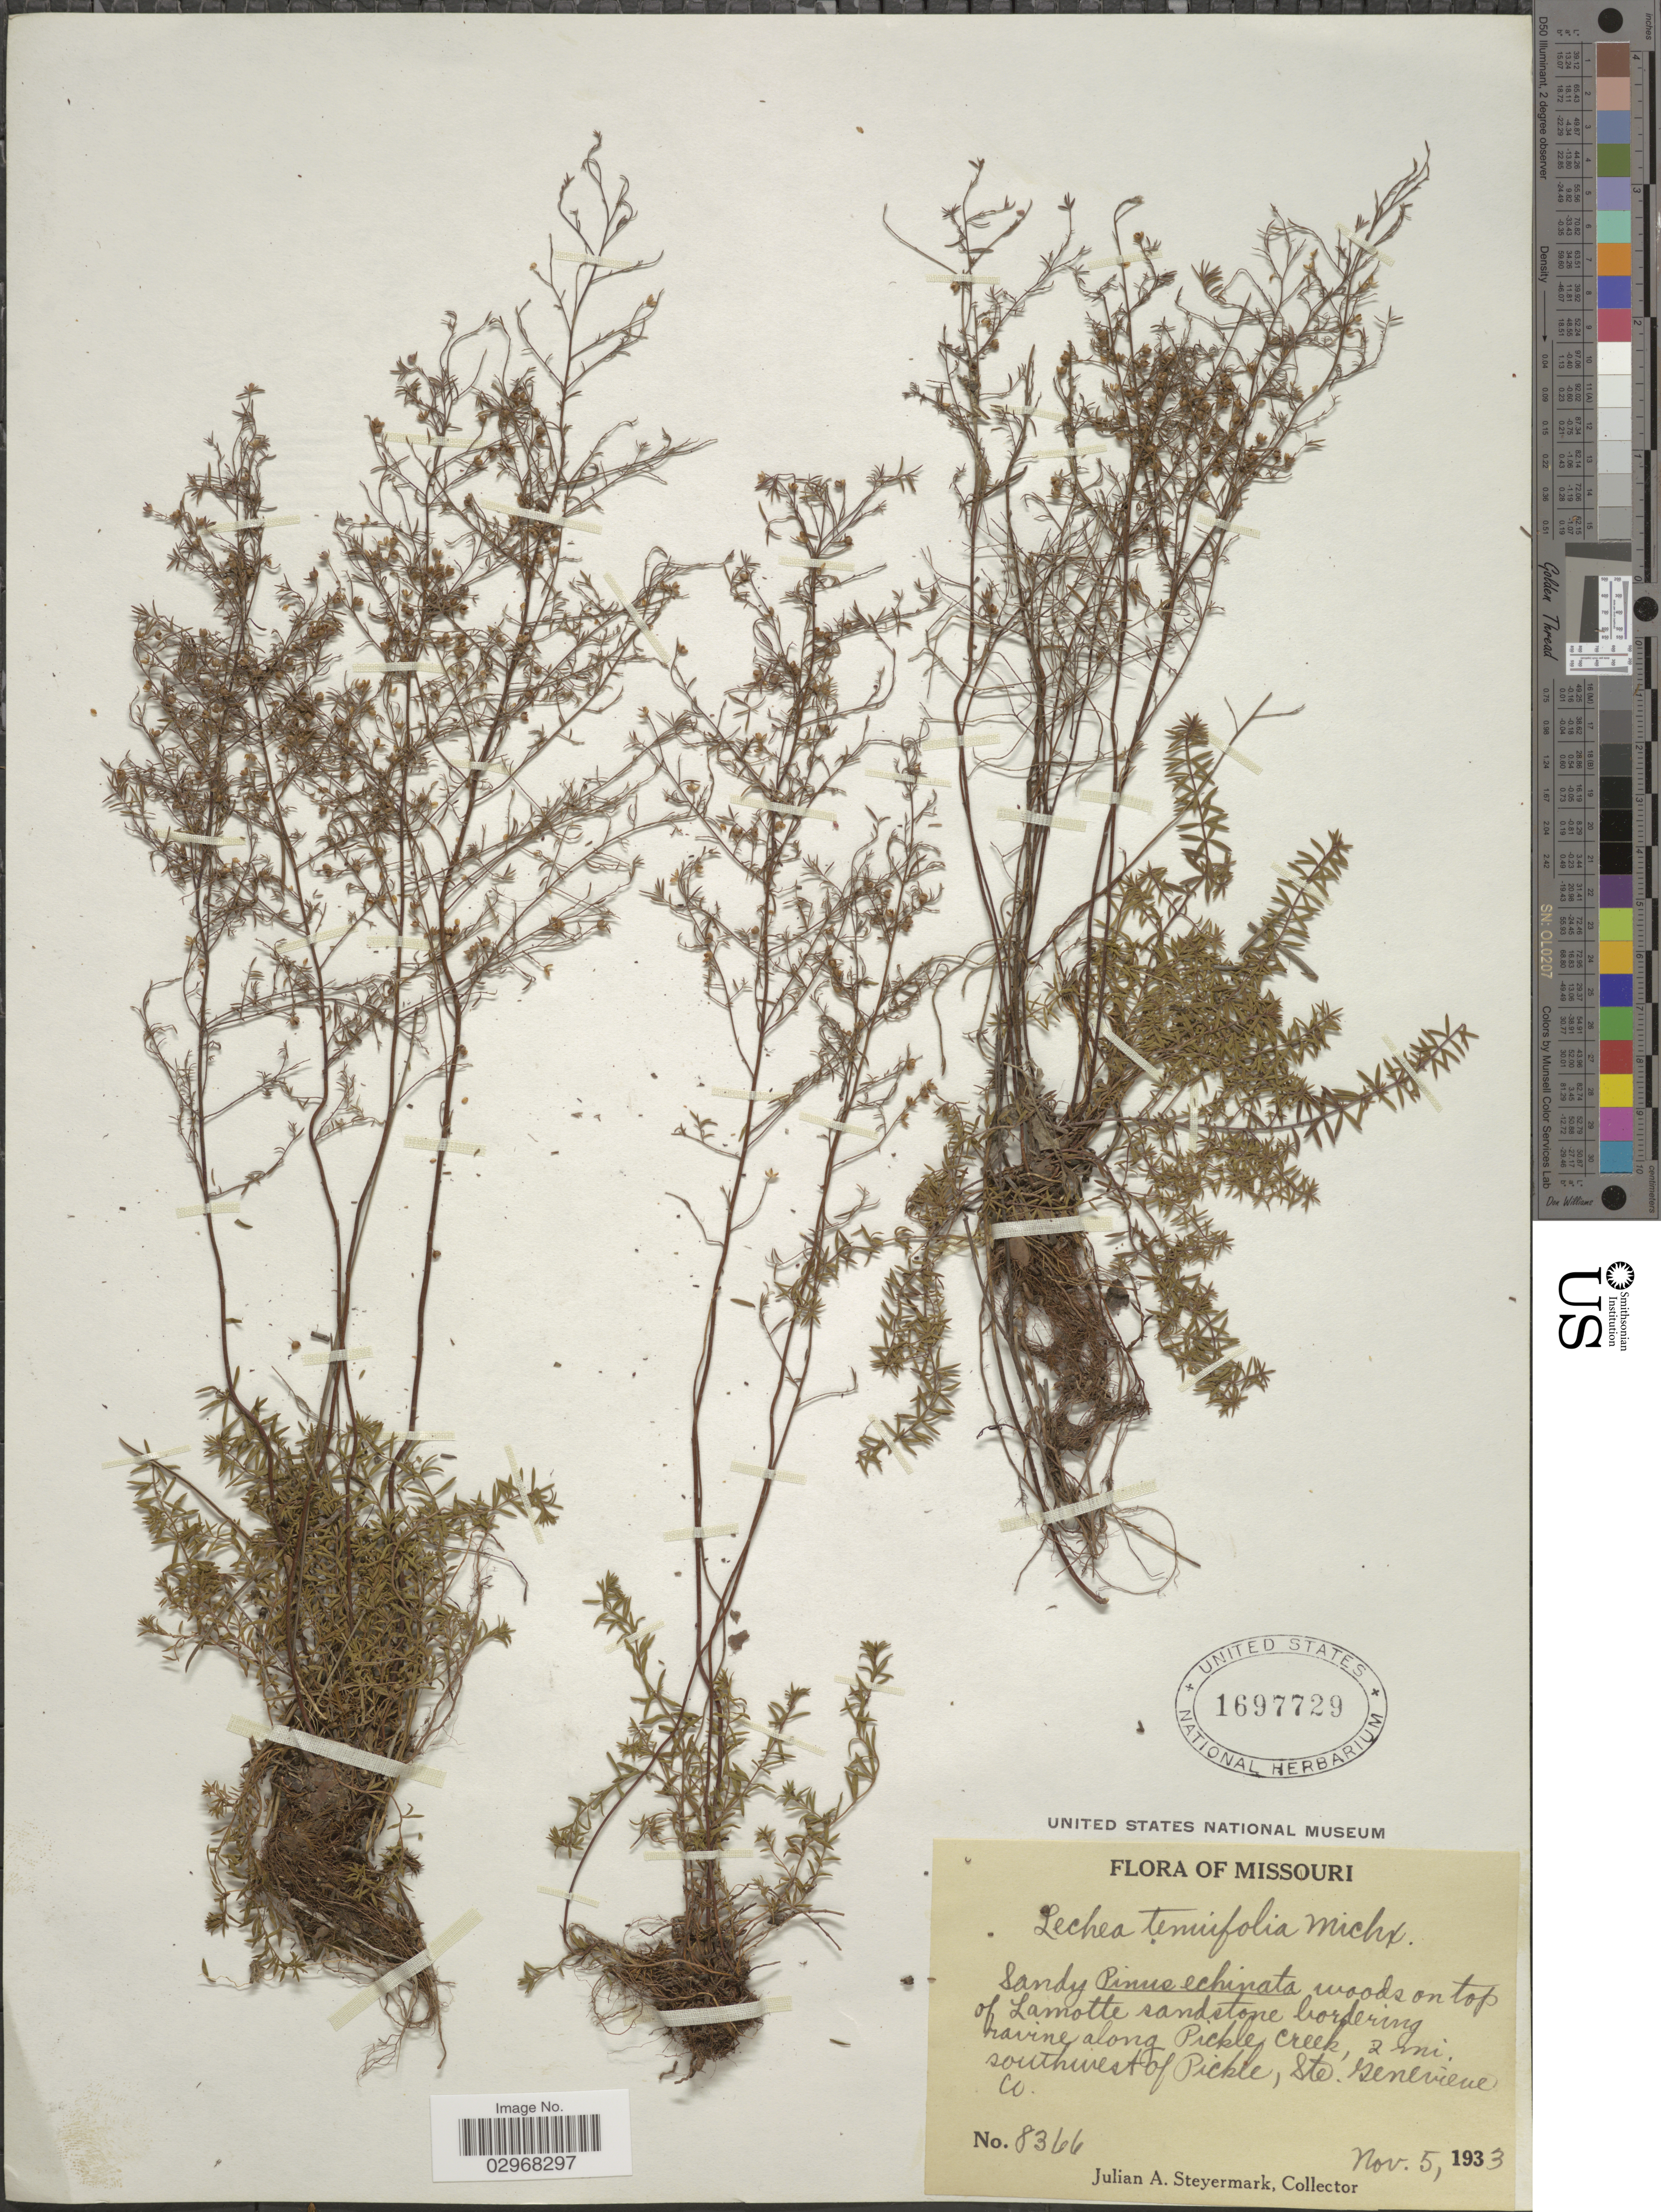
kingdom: Plantae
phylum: Tracheophyta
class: Magnoliopsida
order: Malvales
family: Cistaceae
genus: Lechea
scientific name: Lechea tenuifolia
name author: Michx.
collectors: J. Steyermark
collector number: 8366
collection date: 1933-11-05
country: United States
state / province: Missouri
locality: On top of Lamotte sandstone bordering ravine along Pickle Creek, 2 mi. southwest of Pickle, Ste. Genevieve Co.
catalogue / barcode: US 1697729